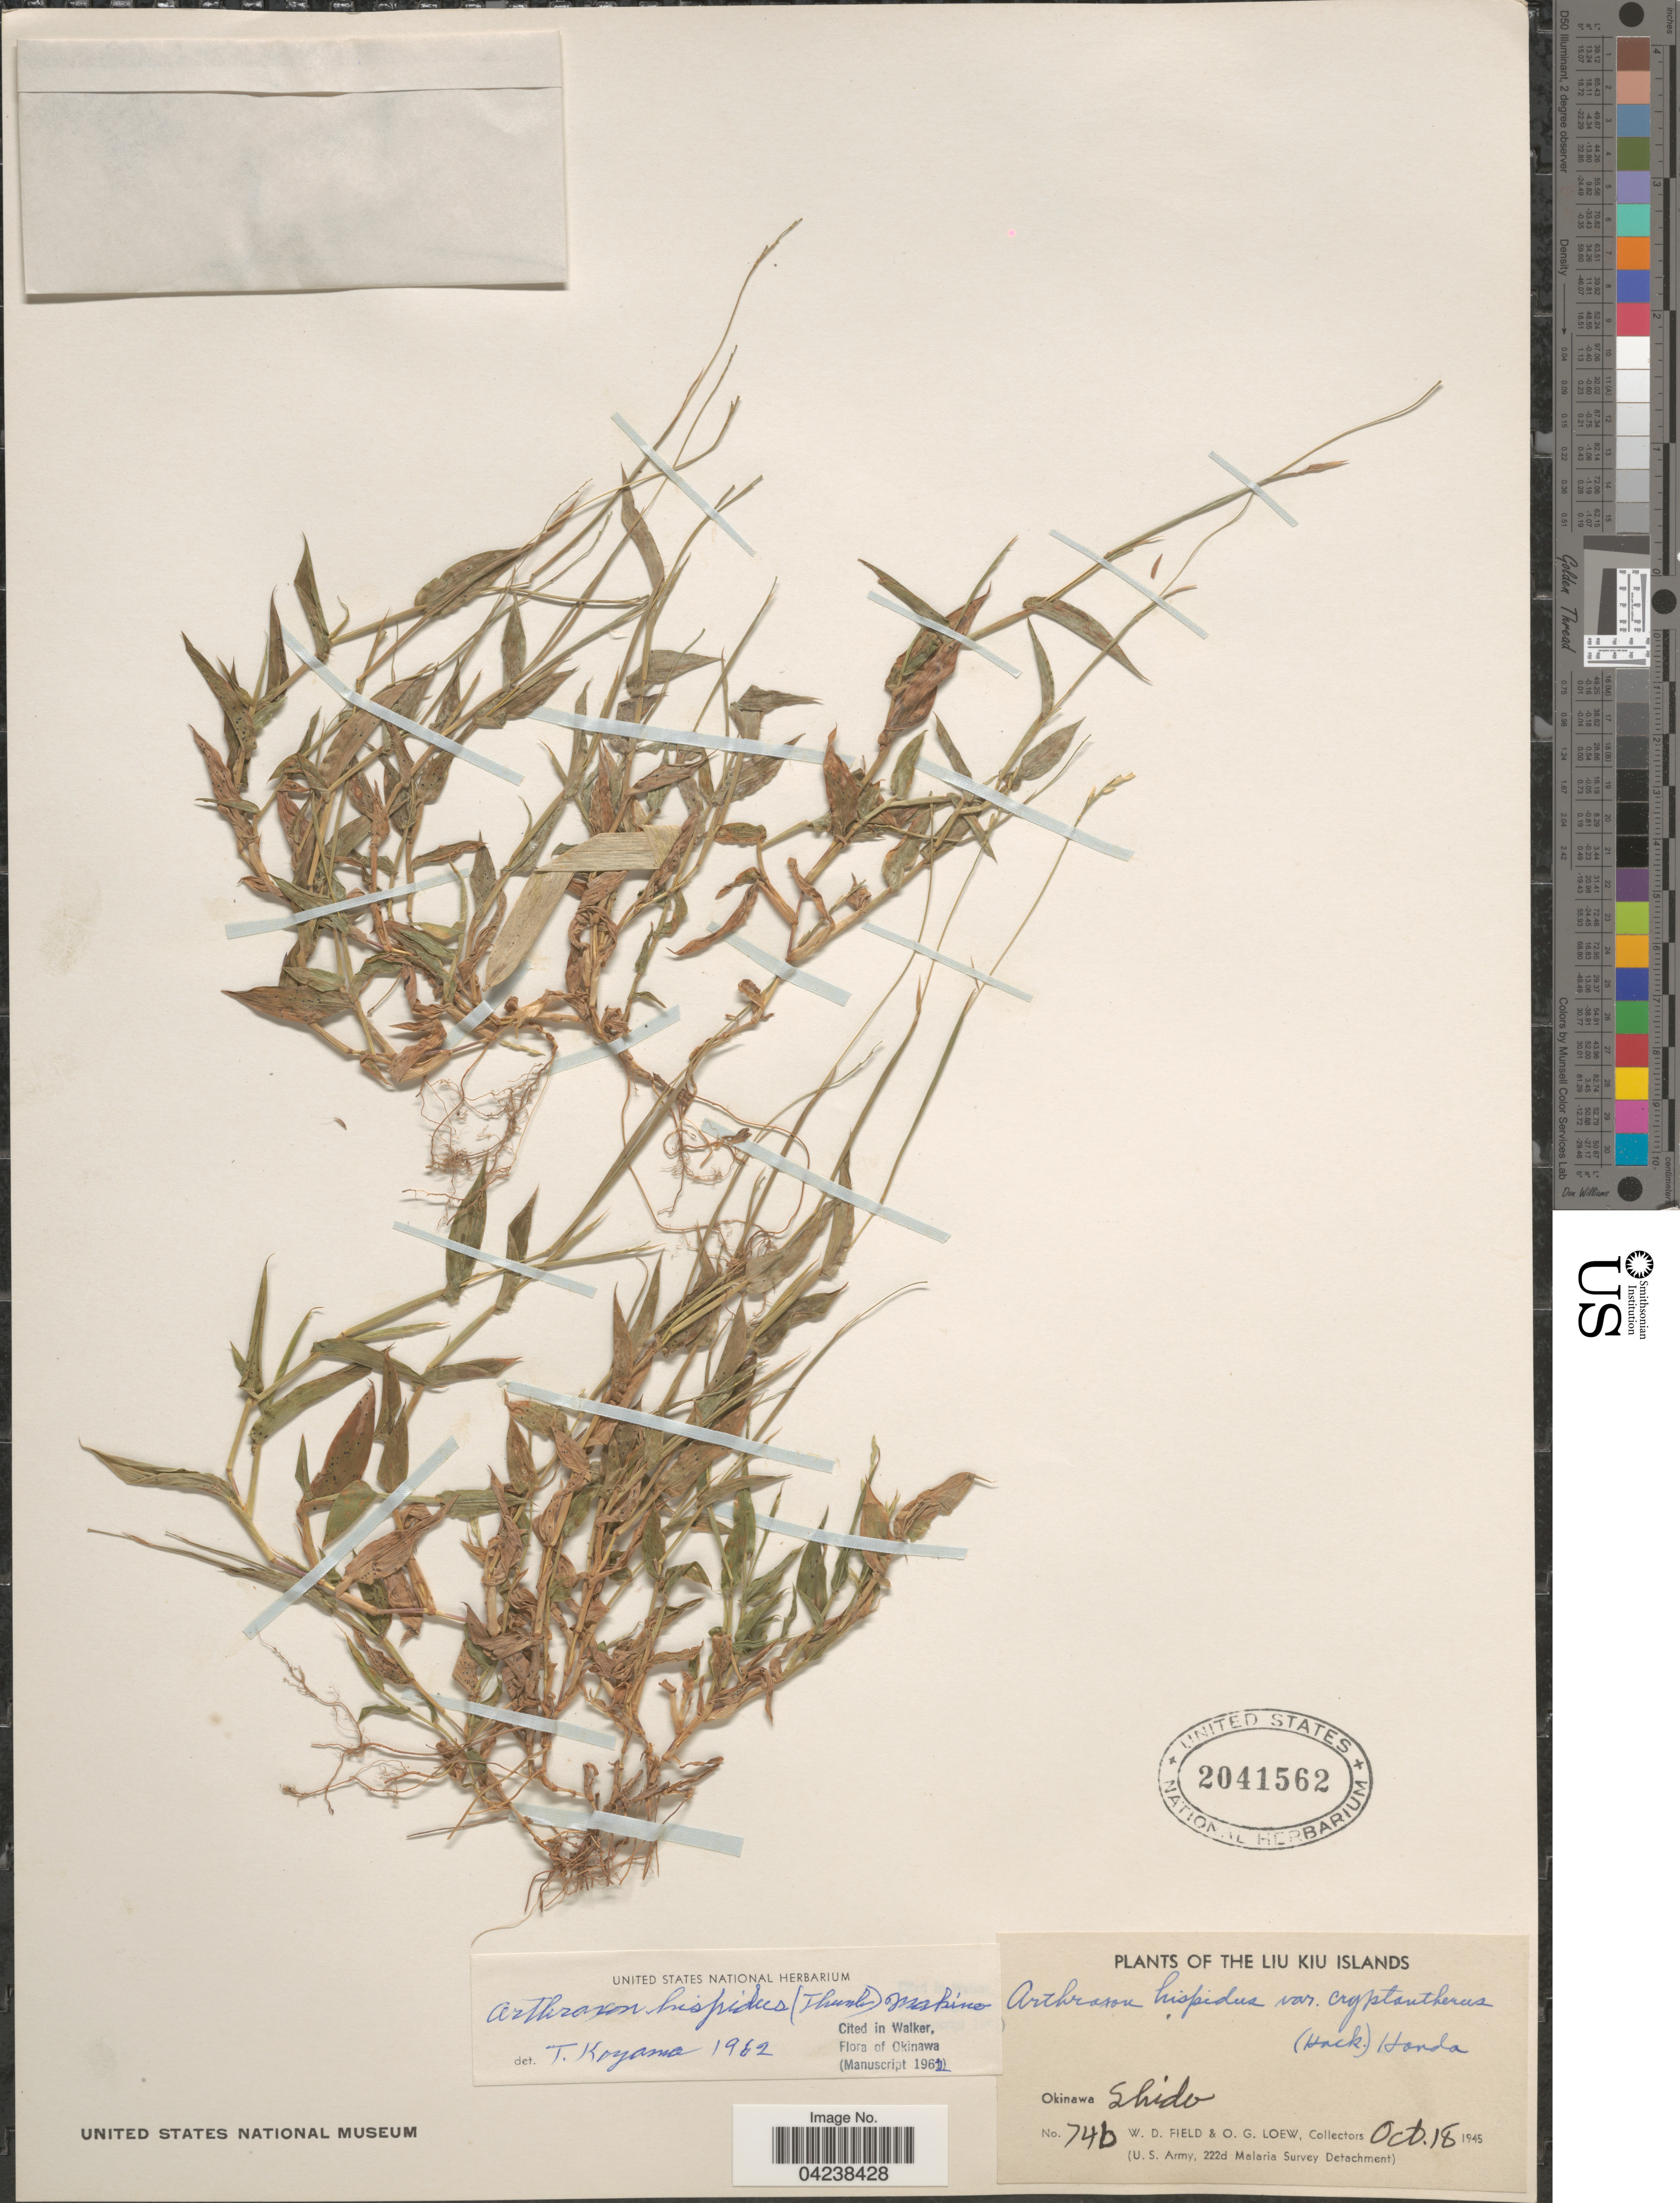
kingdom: Plantae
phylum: Tracheophyta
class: Liliopsida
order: Poales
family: Poaceae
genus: Arthraxon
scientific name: Arthraxon hispidus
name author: (Thunb.) Makino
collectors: W. D. Field & O. G. Loew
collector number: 74b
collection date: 1945-10-18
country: Japan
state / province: Okinawa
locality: The Liu Kiu Islands. Okinawa. Shido. (U.S. Army, 222d Malaria Survey Detachment).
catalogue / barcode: US 2041562